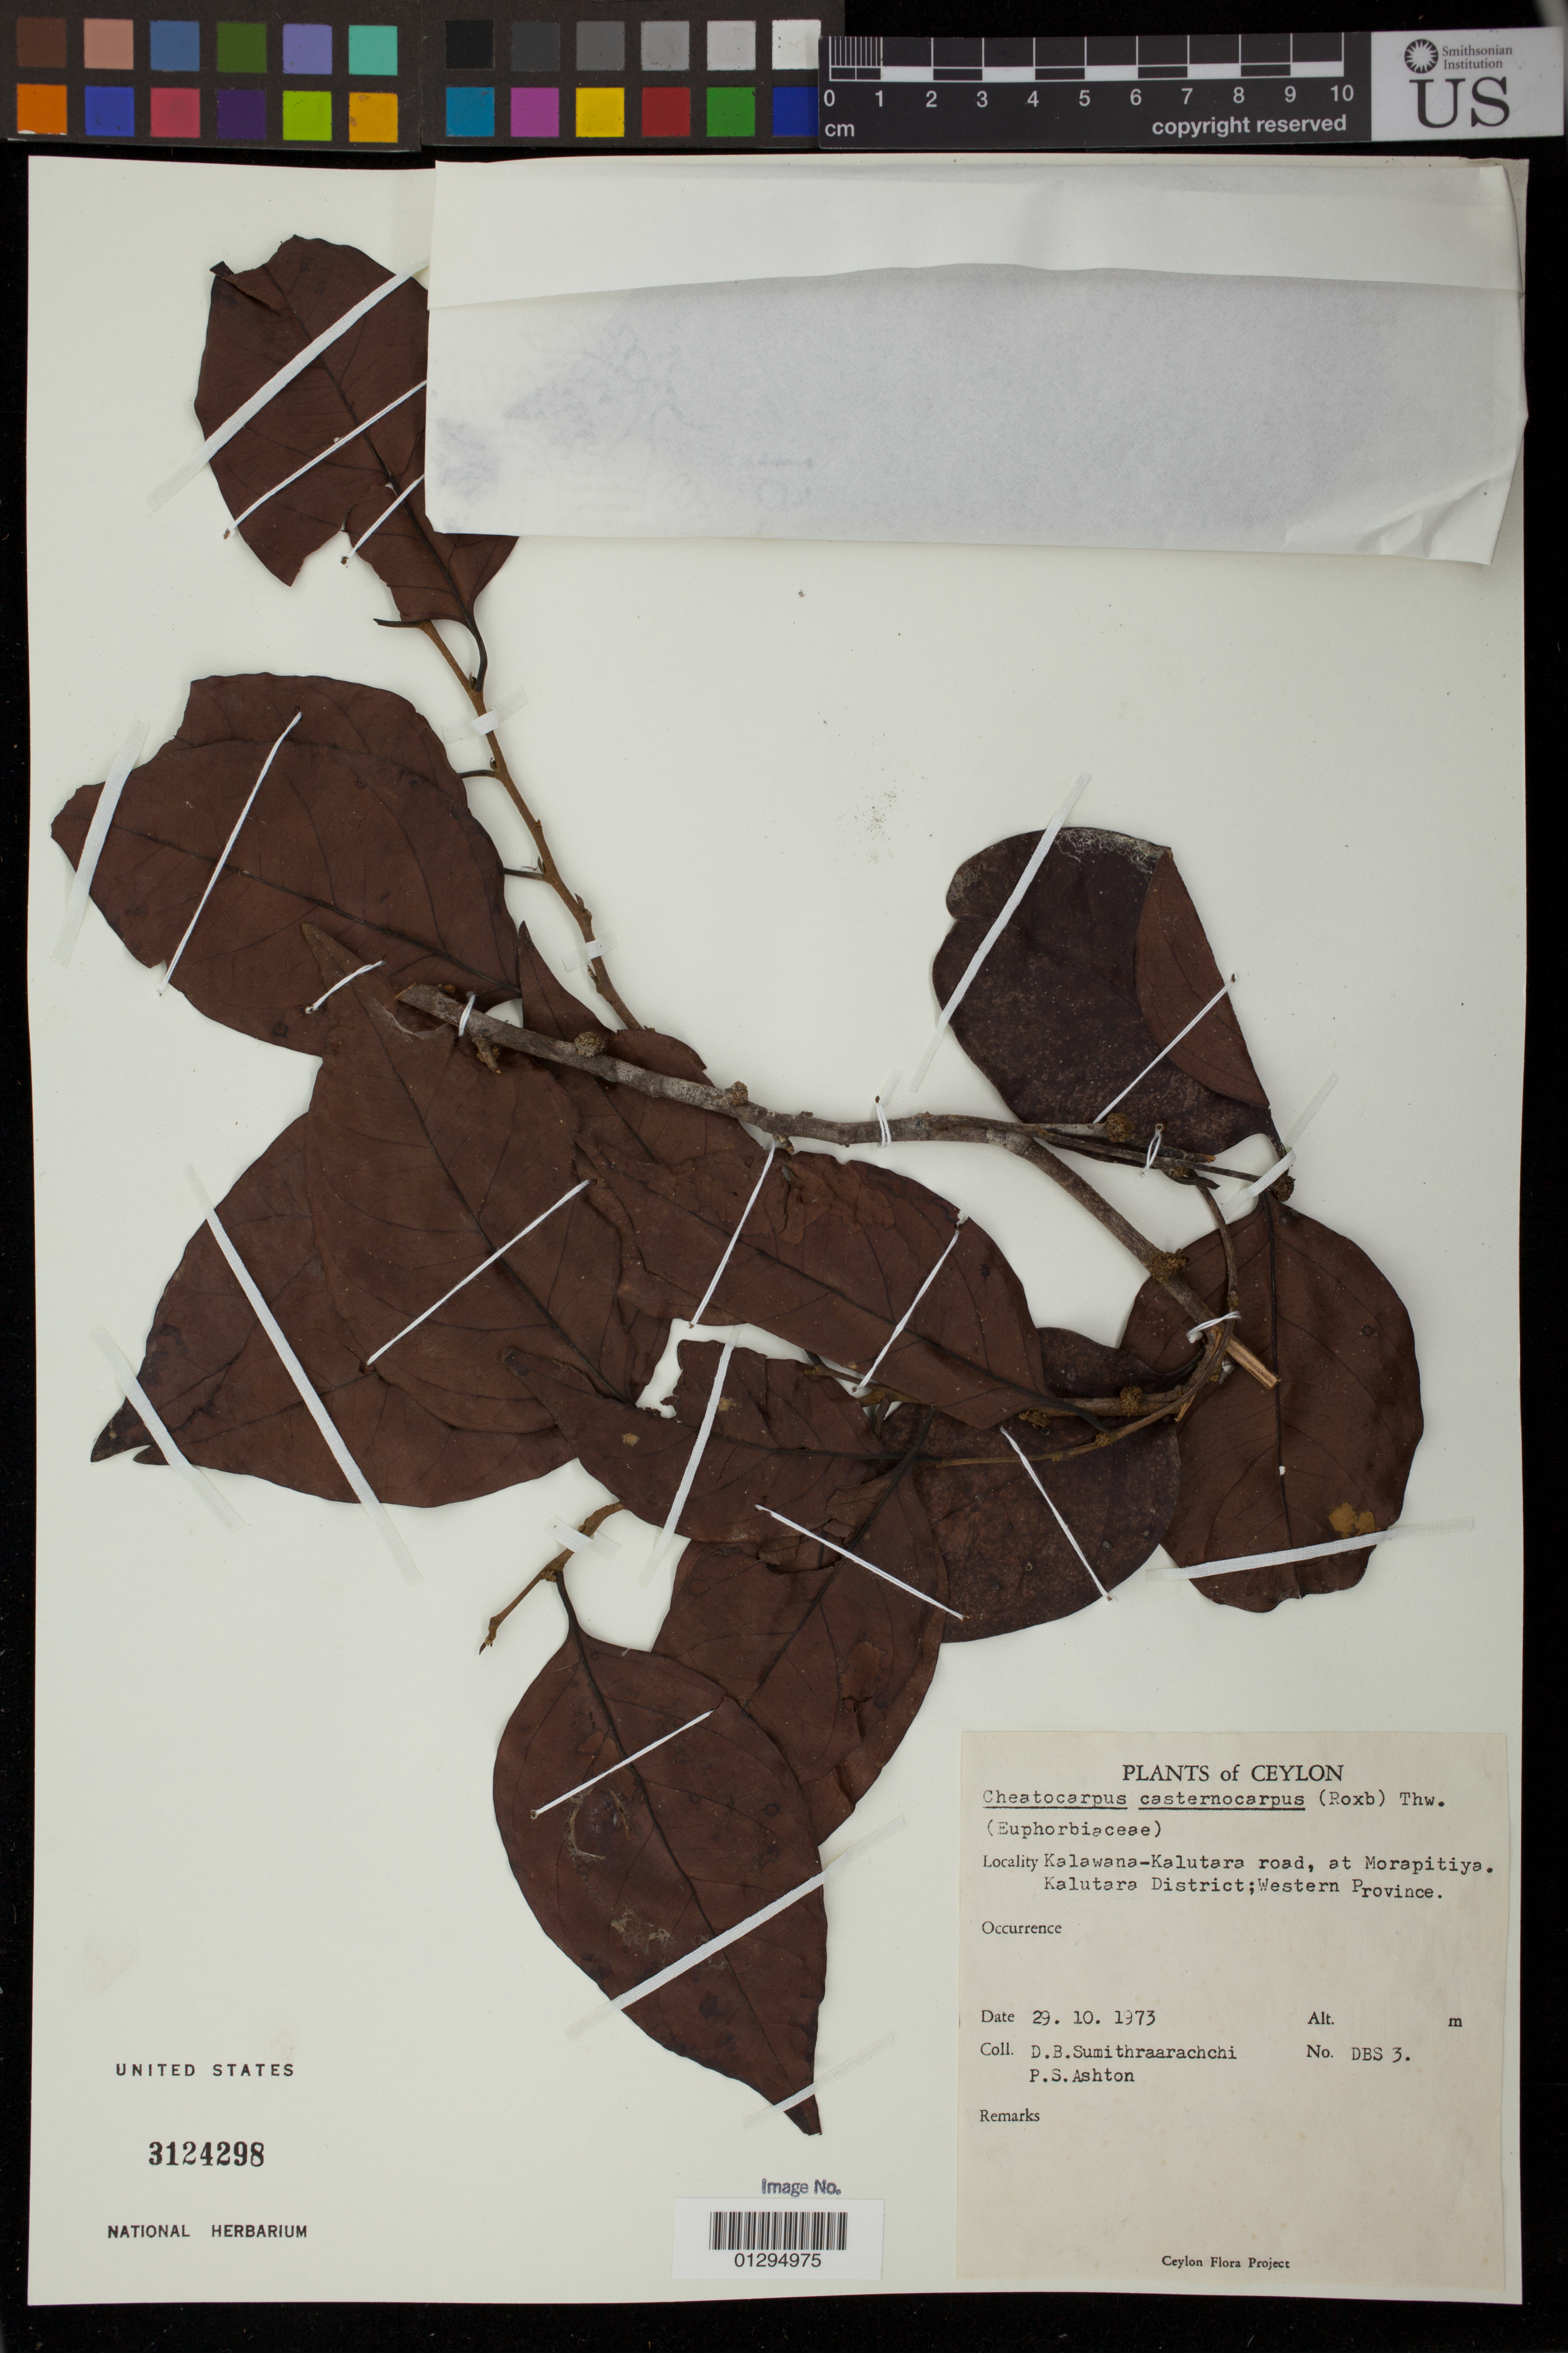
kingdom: Plantae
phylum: Tracheophyta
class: Magnoliopsida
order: Malpighiales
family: Peraceae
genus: Chaetocarpus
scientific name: Chaetocarpus castanocarpus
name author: (Roxb.) Thwaites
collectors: D. B. Sumithraarachchi & P. S. Ashton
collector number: DBS 3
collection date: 1973-10-29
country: Sri Lanka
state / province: Western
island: Ceylon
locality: Kalawana-Kalutara road, at Morapitiya. Kalutara District.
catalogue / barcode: US 3124298